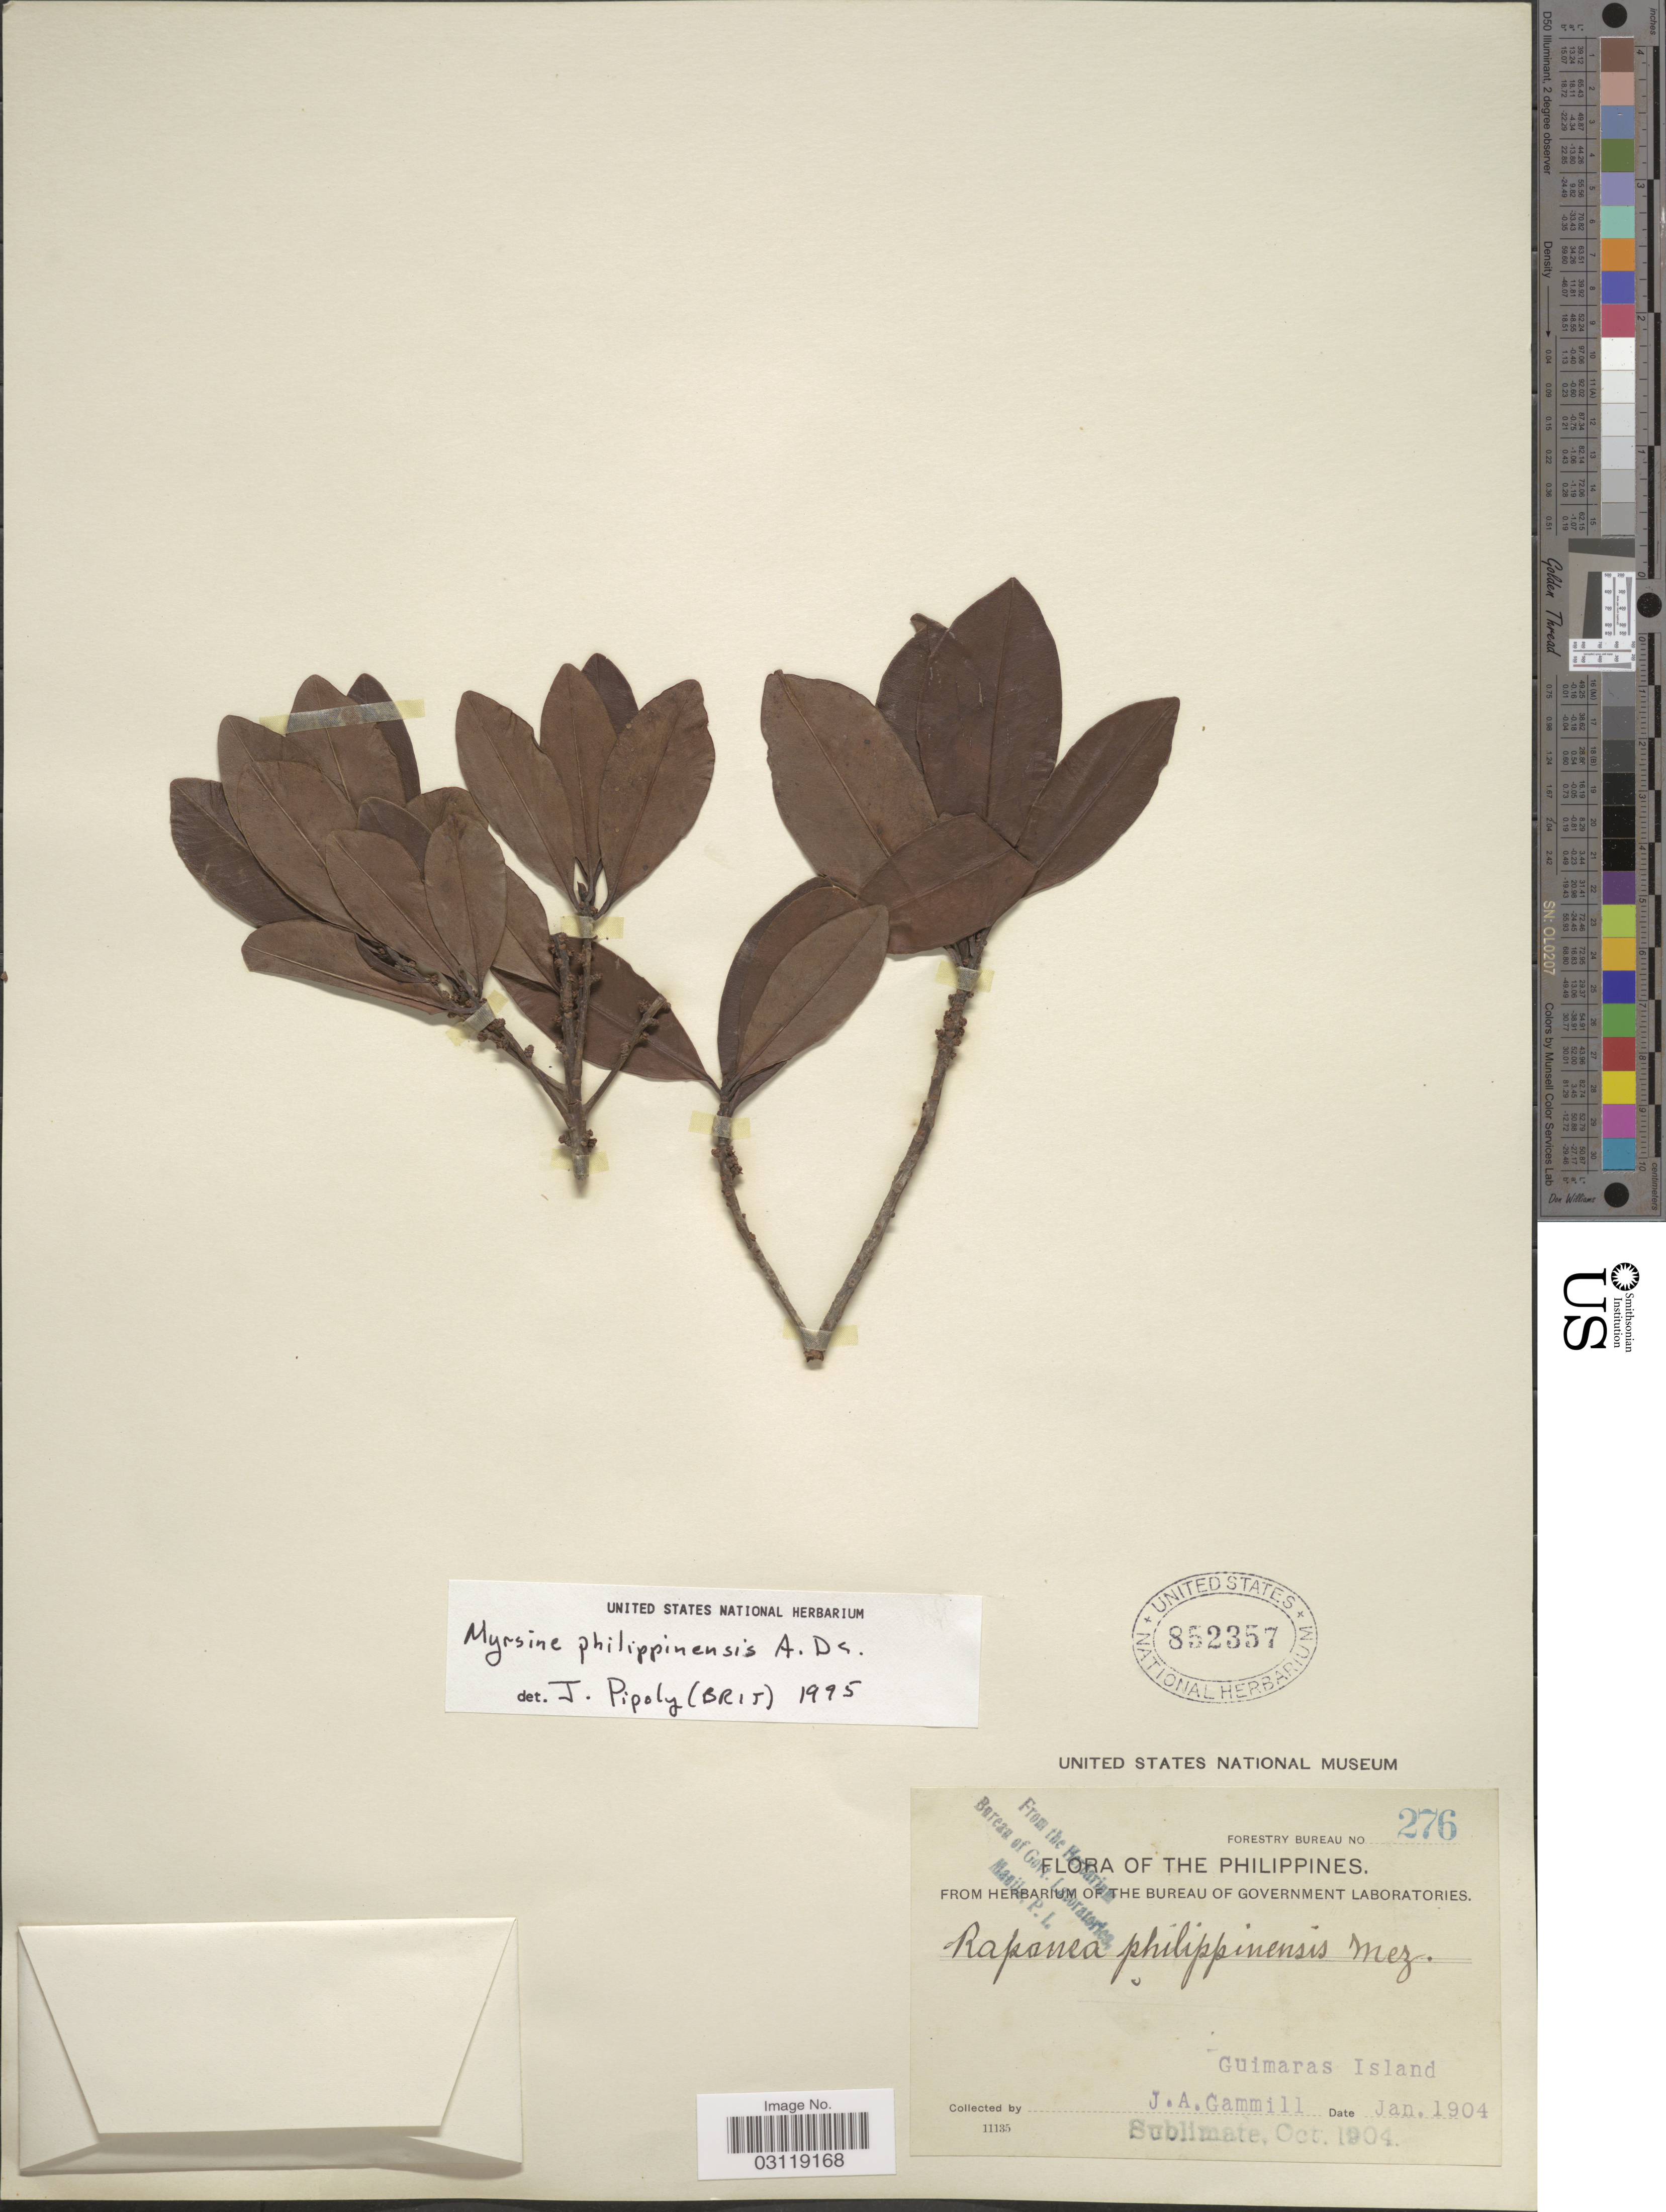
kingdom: Plantae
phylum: Tracheophyta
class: Magnoliopsida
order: Ericales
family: Primulaceae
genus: Rapanea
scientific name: Rapanea philippinensis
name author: (A. DC.) Mez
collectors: J. Gammill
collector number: Forestry Bureau 276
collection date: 1904-01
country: Philippines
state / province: Western Visayas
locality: Guimaras Island.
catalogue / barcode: US 852357